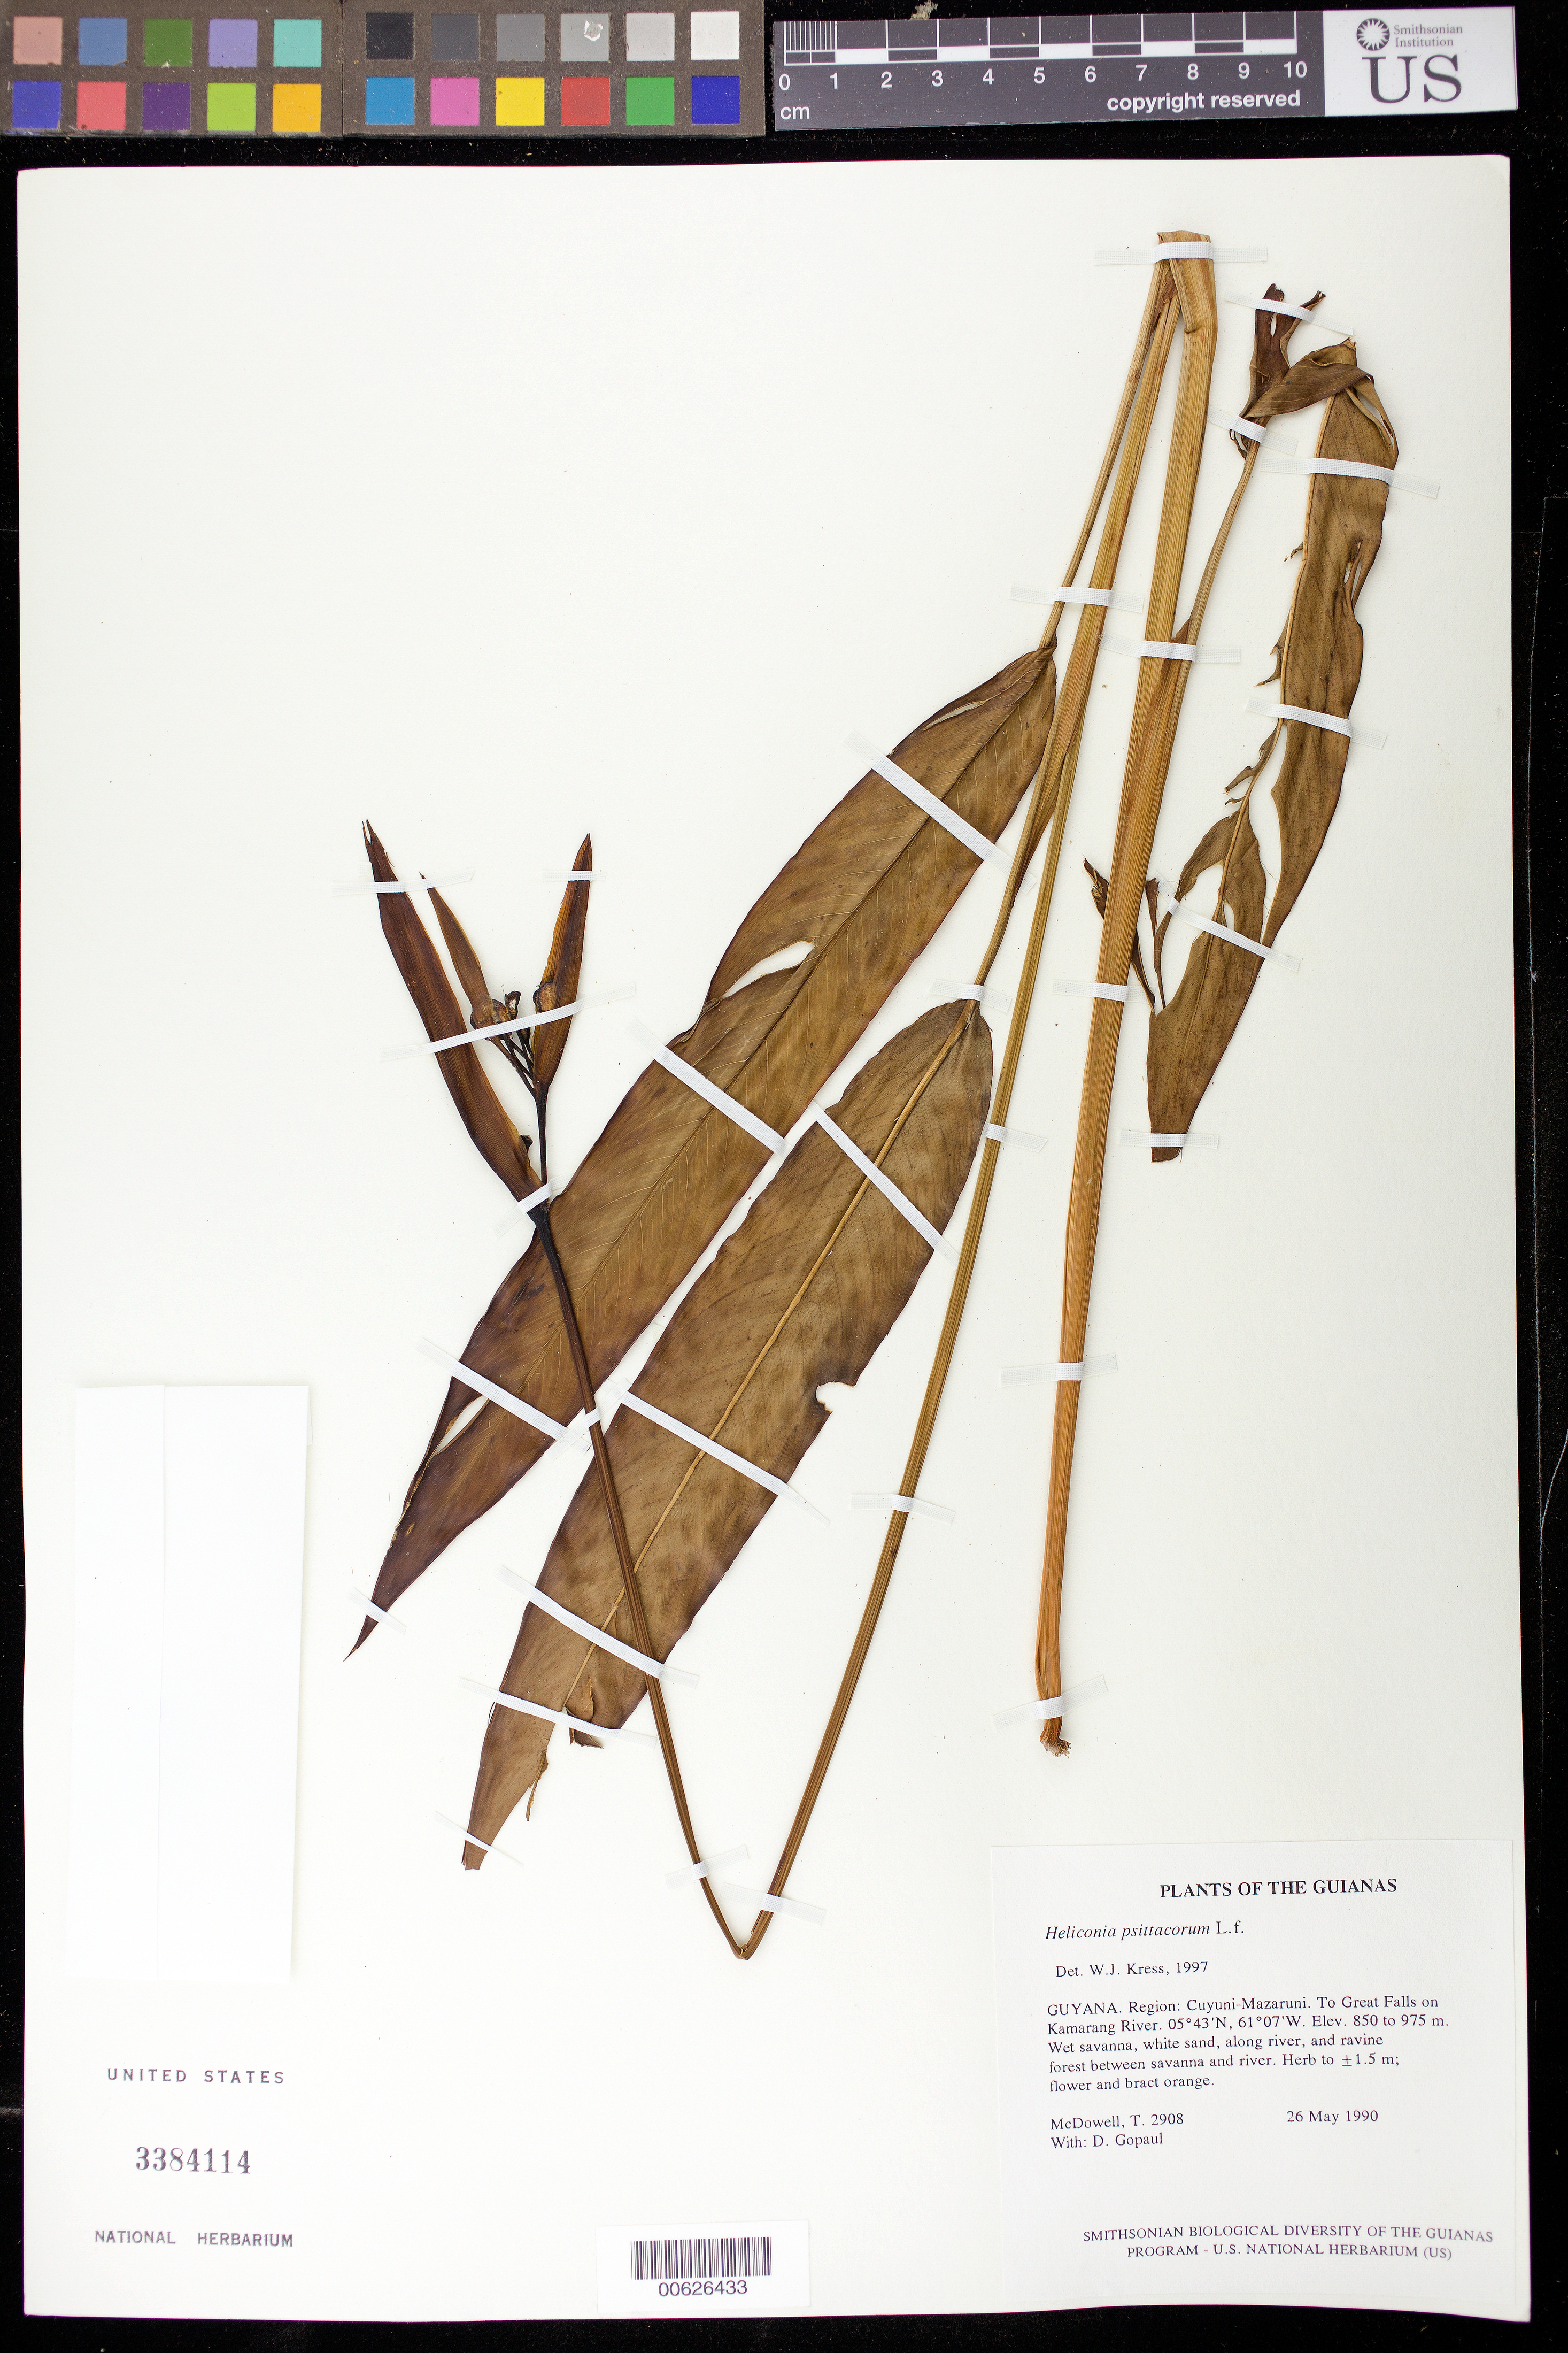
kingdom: Plantae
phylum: Tracheophyta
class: Liliopsida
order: Zingiberales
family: Heliconiaceae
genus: Heliconia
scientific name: Heliconia psittacorum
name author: L. f.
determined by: Kress, W. J., (US), Smithsonian Institution - National Museum of Natural History (UNITED STATES)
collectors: T. McDowell & D. Gopaul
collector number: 2908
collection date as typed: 26 May 1990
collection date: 1990-05-26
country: Guyana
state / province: Cuyuni-Mazaruni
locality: From Utshi River to Great Falls on Kamarang River; 4-5 km SE of Utshi camp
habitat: Wet savanna, white sand, along river, and ravine forest between savanna and river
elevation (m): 850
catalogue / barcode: US 3384114